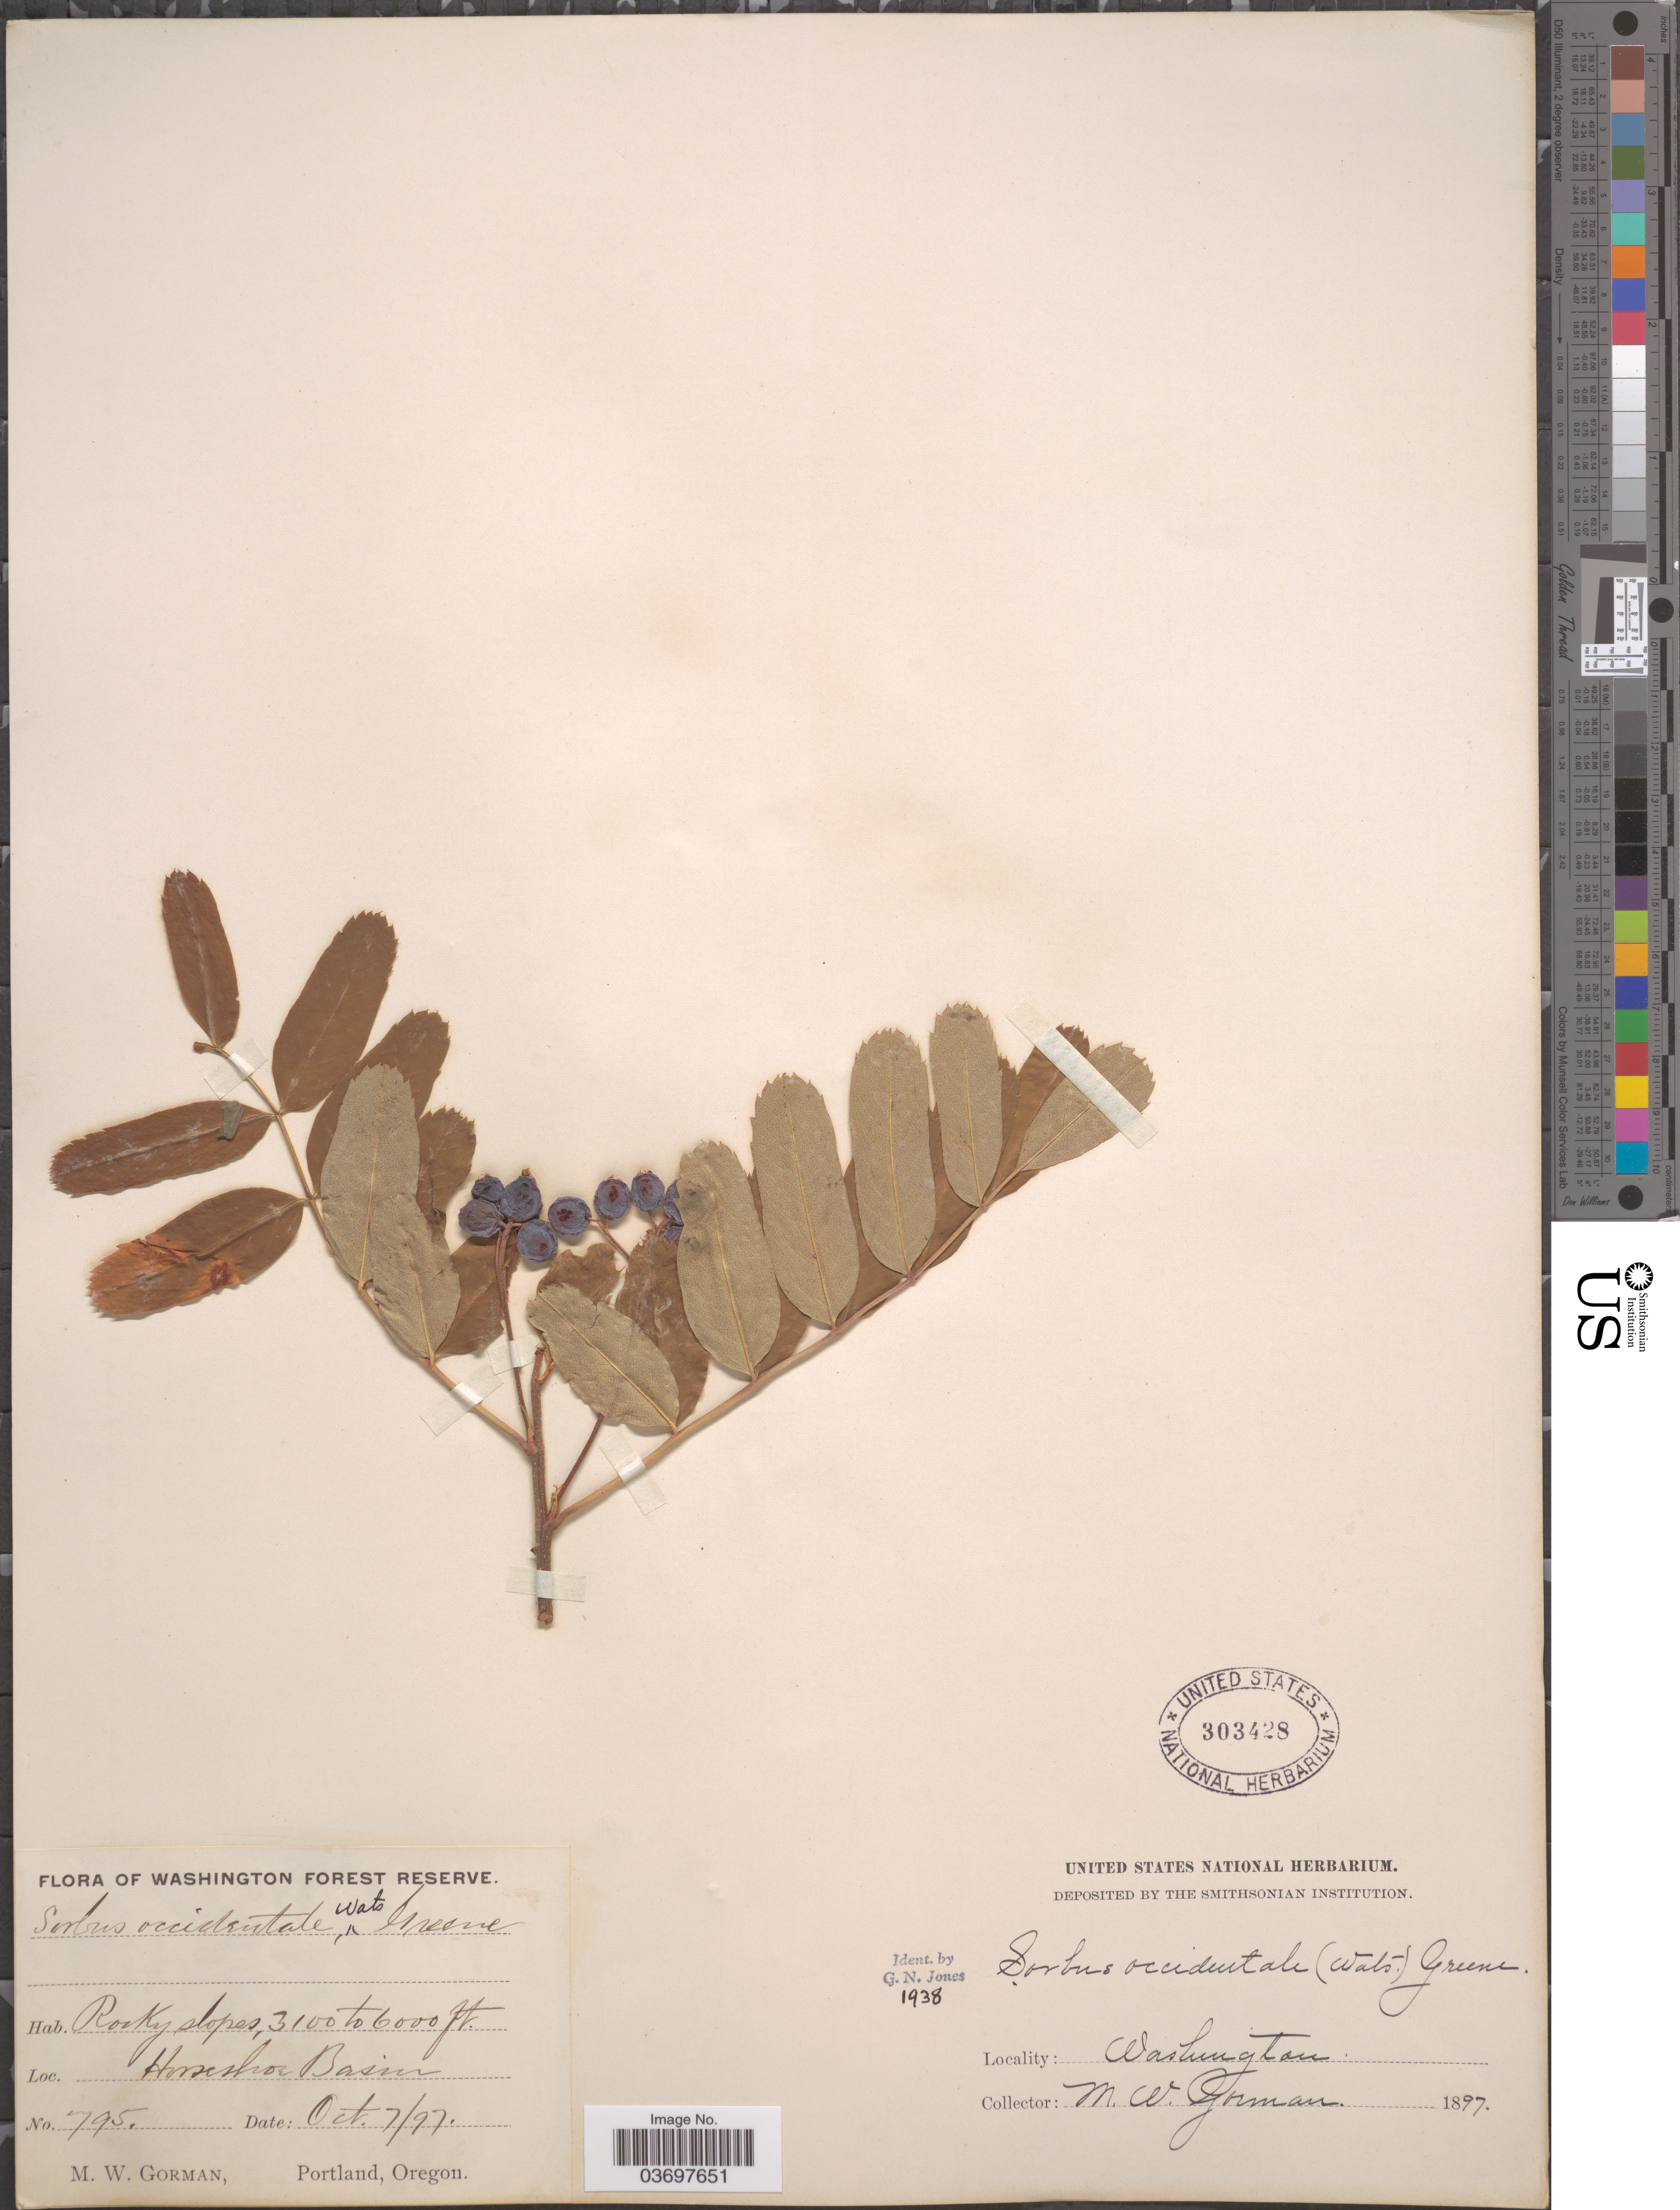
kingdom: Plantae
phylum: Tracheophyta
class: Magnoliopsida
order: Rosales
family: Rosaceae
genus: Sorbus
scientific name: Sorbus pumila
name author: Raf.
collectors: M. W. Gorman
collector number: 795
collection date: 1897-10-07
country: United States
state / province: Washington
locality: Washington Forest Reserve. Horseshoe Basin.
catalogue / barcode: US 303428